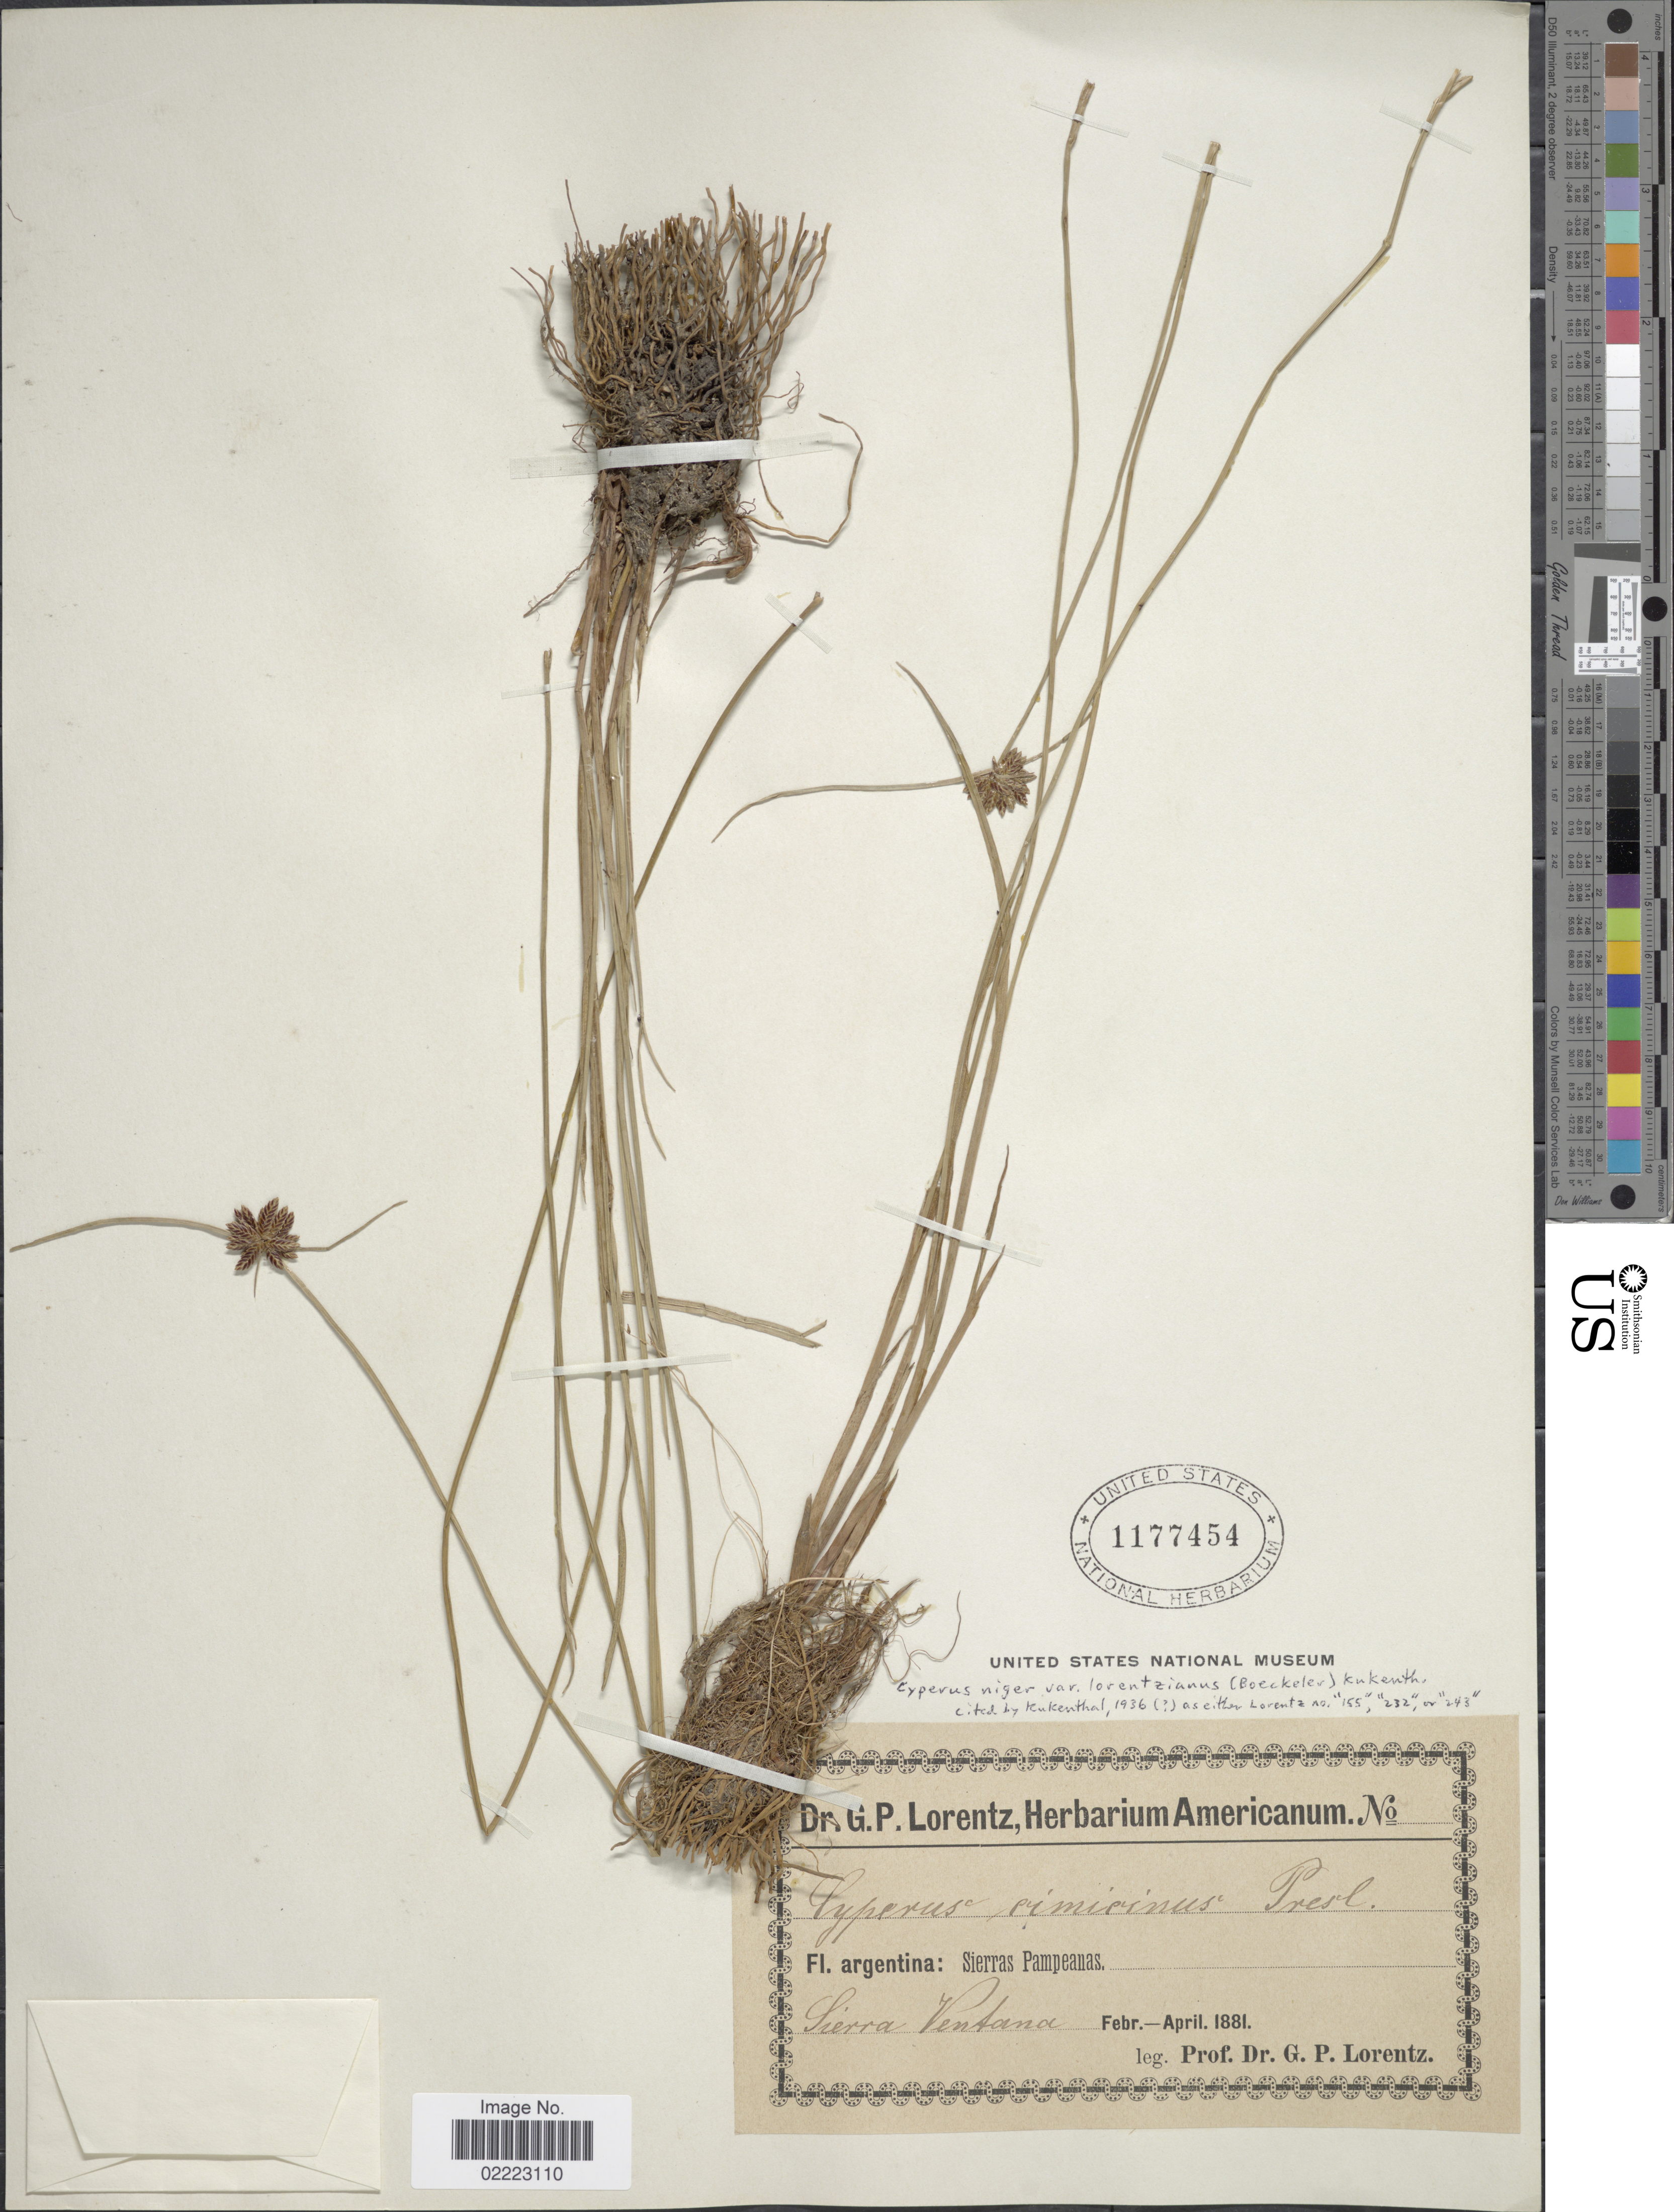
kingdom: Plantae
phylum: Tracheophyta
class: Liliopsida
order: Poales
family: Cyperaceae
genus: Cyperus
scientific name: Cyperus niger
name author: Ruiz & Pav.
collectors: P. G. Lorentz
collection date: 1881-02/1881-04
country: Argentina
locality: Sierras Pampeanas, Sierra Ventana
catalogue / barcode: US 1177454